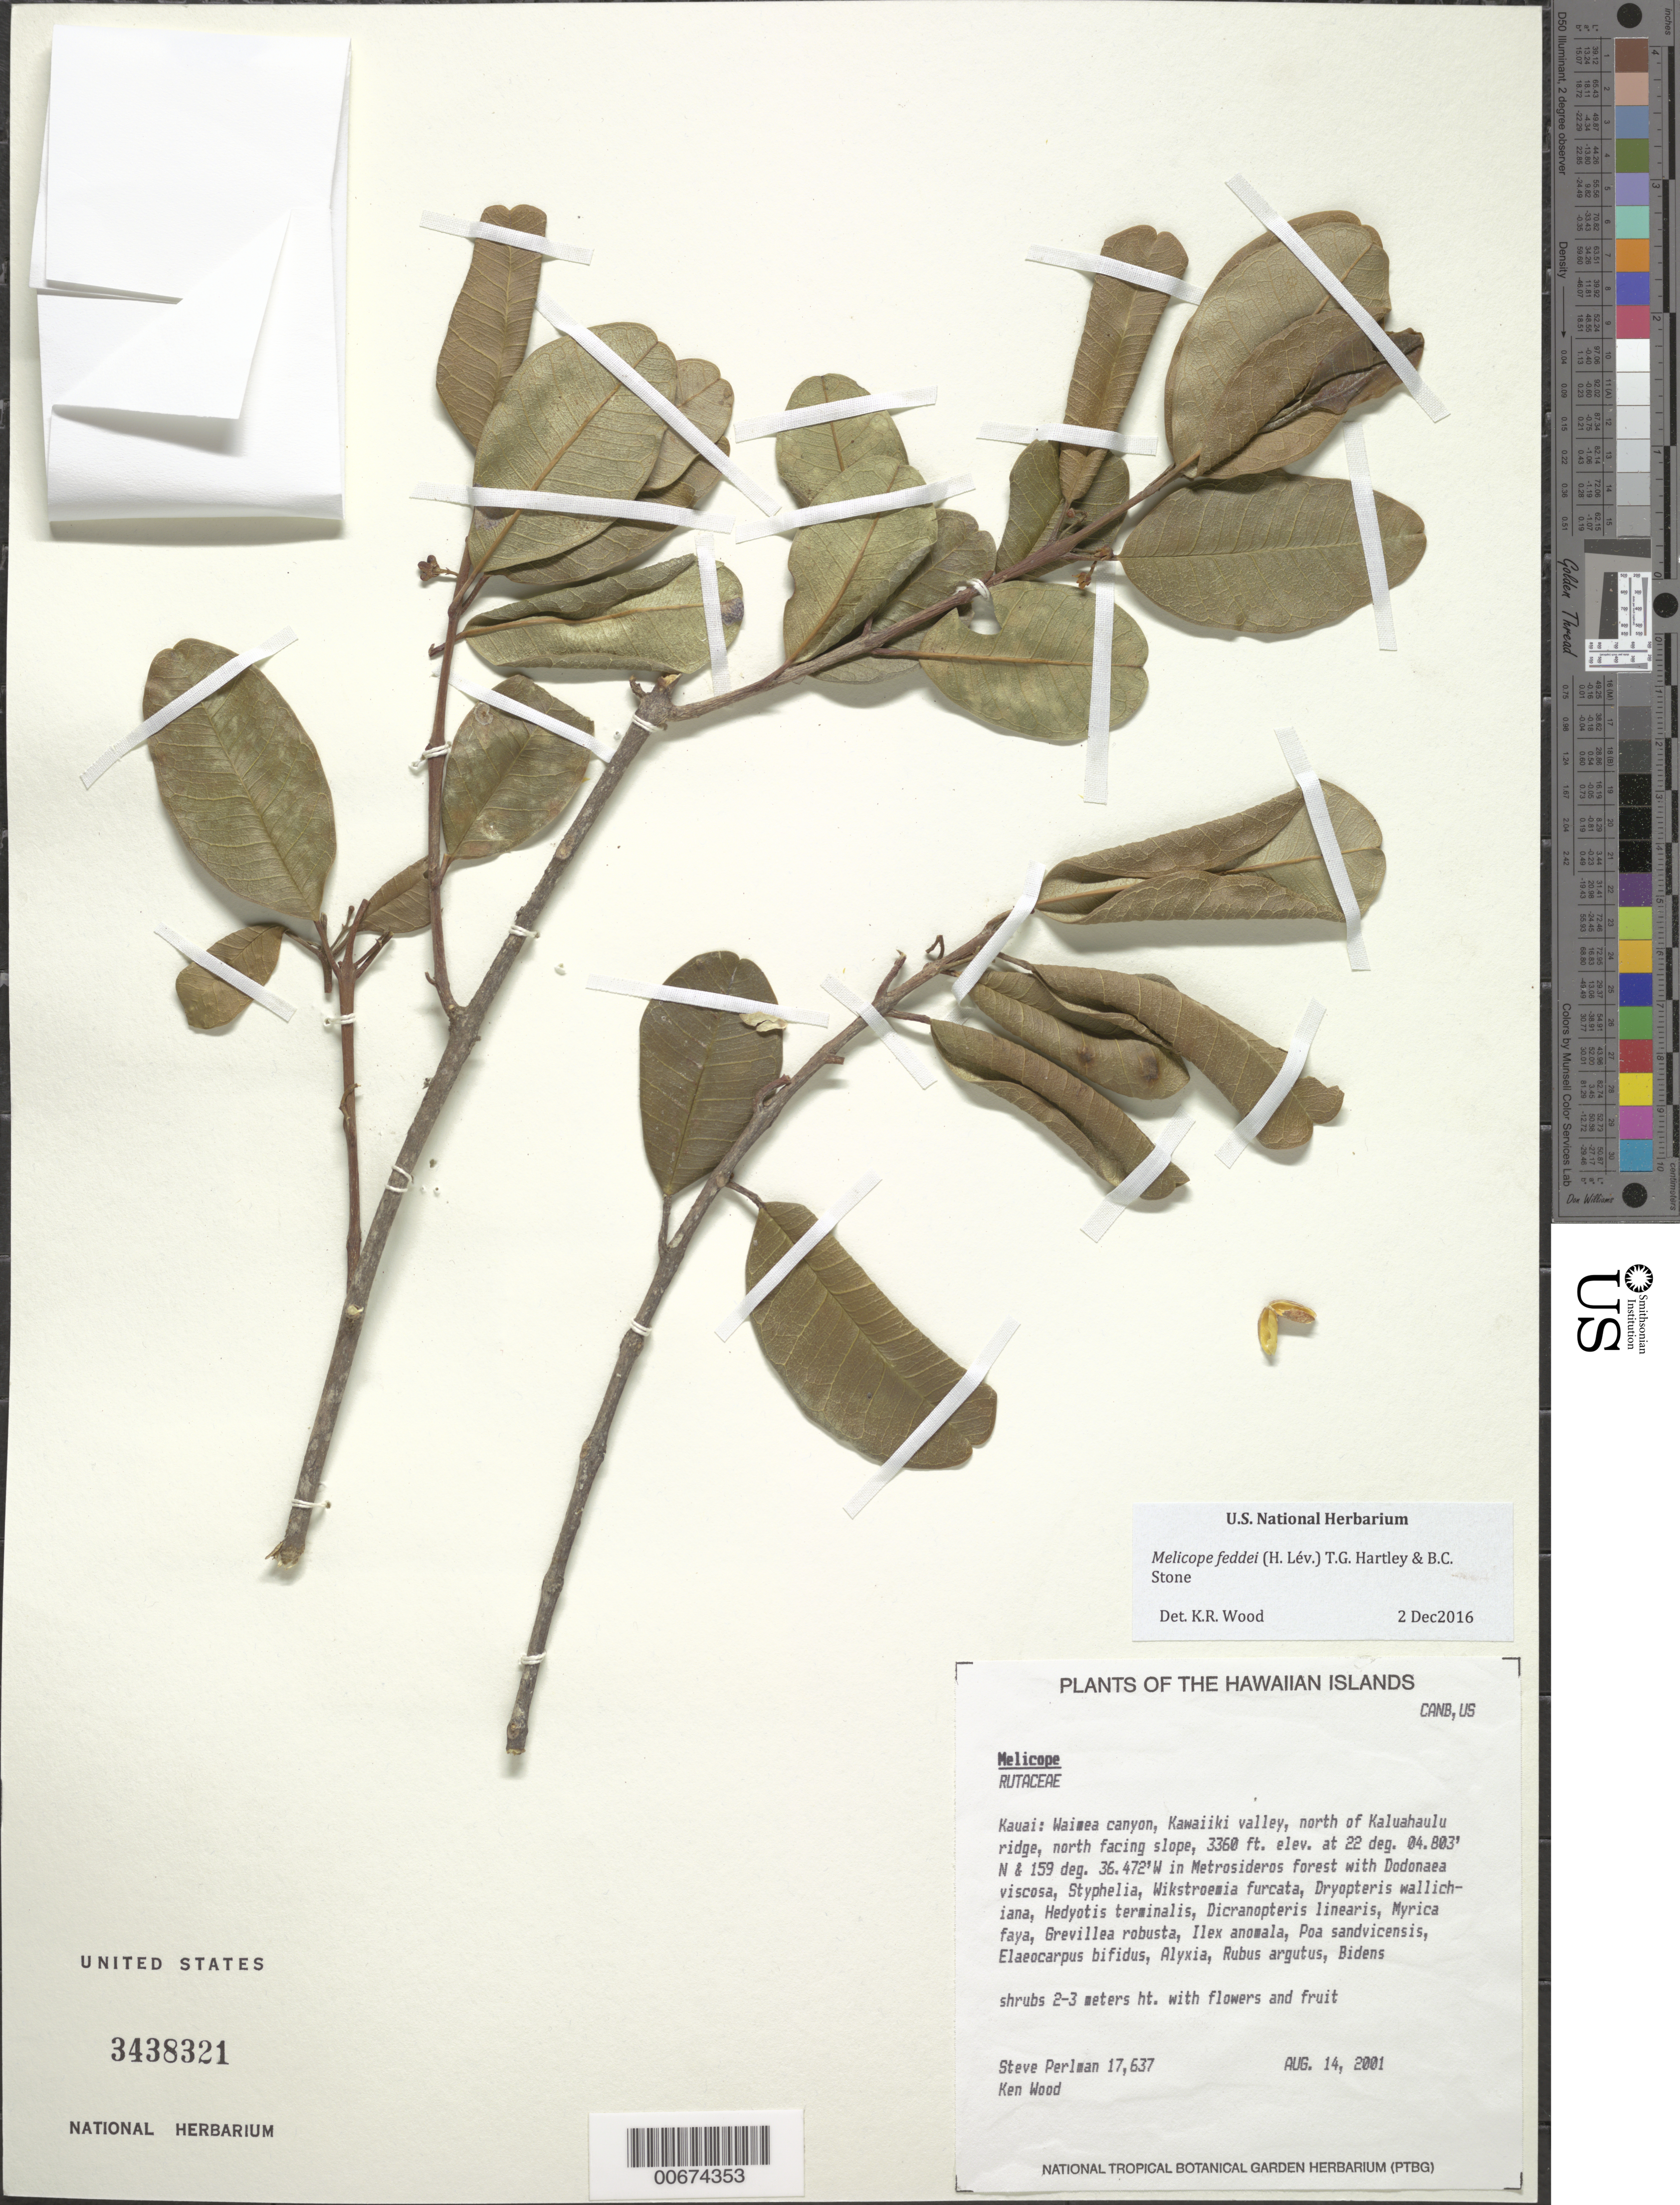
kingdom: Plantae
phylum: Tracheophyta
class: Magnoliopsida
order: Sapindales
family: Rutaceae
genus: Melicope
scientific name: Melicope feddei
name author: (H. Lév.) T.G. Hartley & B.C. Stone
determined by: Wood, Kenneth R.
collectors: S. P. Perlman & K. Wood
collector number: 17637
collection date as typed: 14 Aug 2001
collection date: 2001-08-14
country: United States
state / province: Hawaii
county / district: Kauai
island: Kaua'i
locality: Waimea canyon, Kawaiiki valley, north of Kaluahaulu ridge, north facing slope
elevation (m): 1024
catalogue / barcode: US 3438321